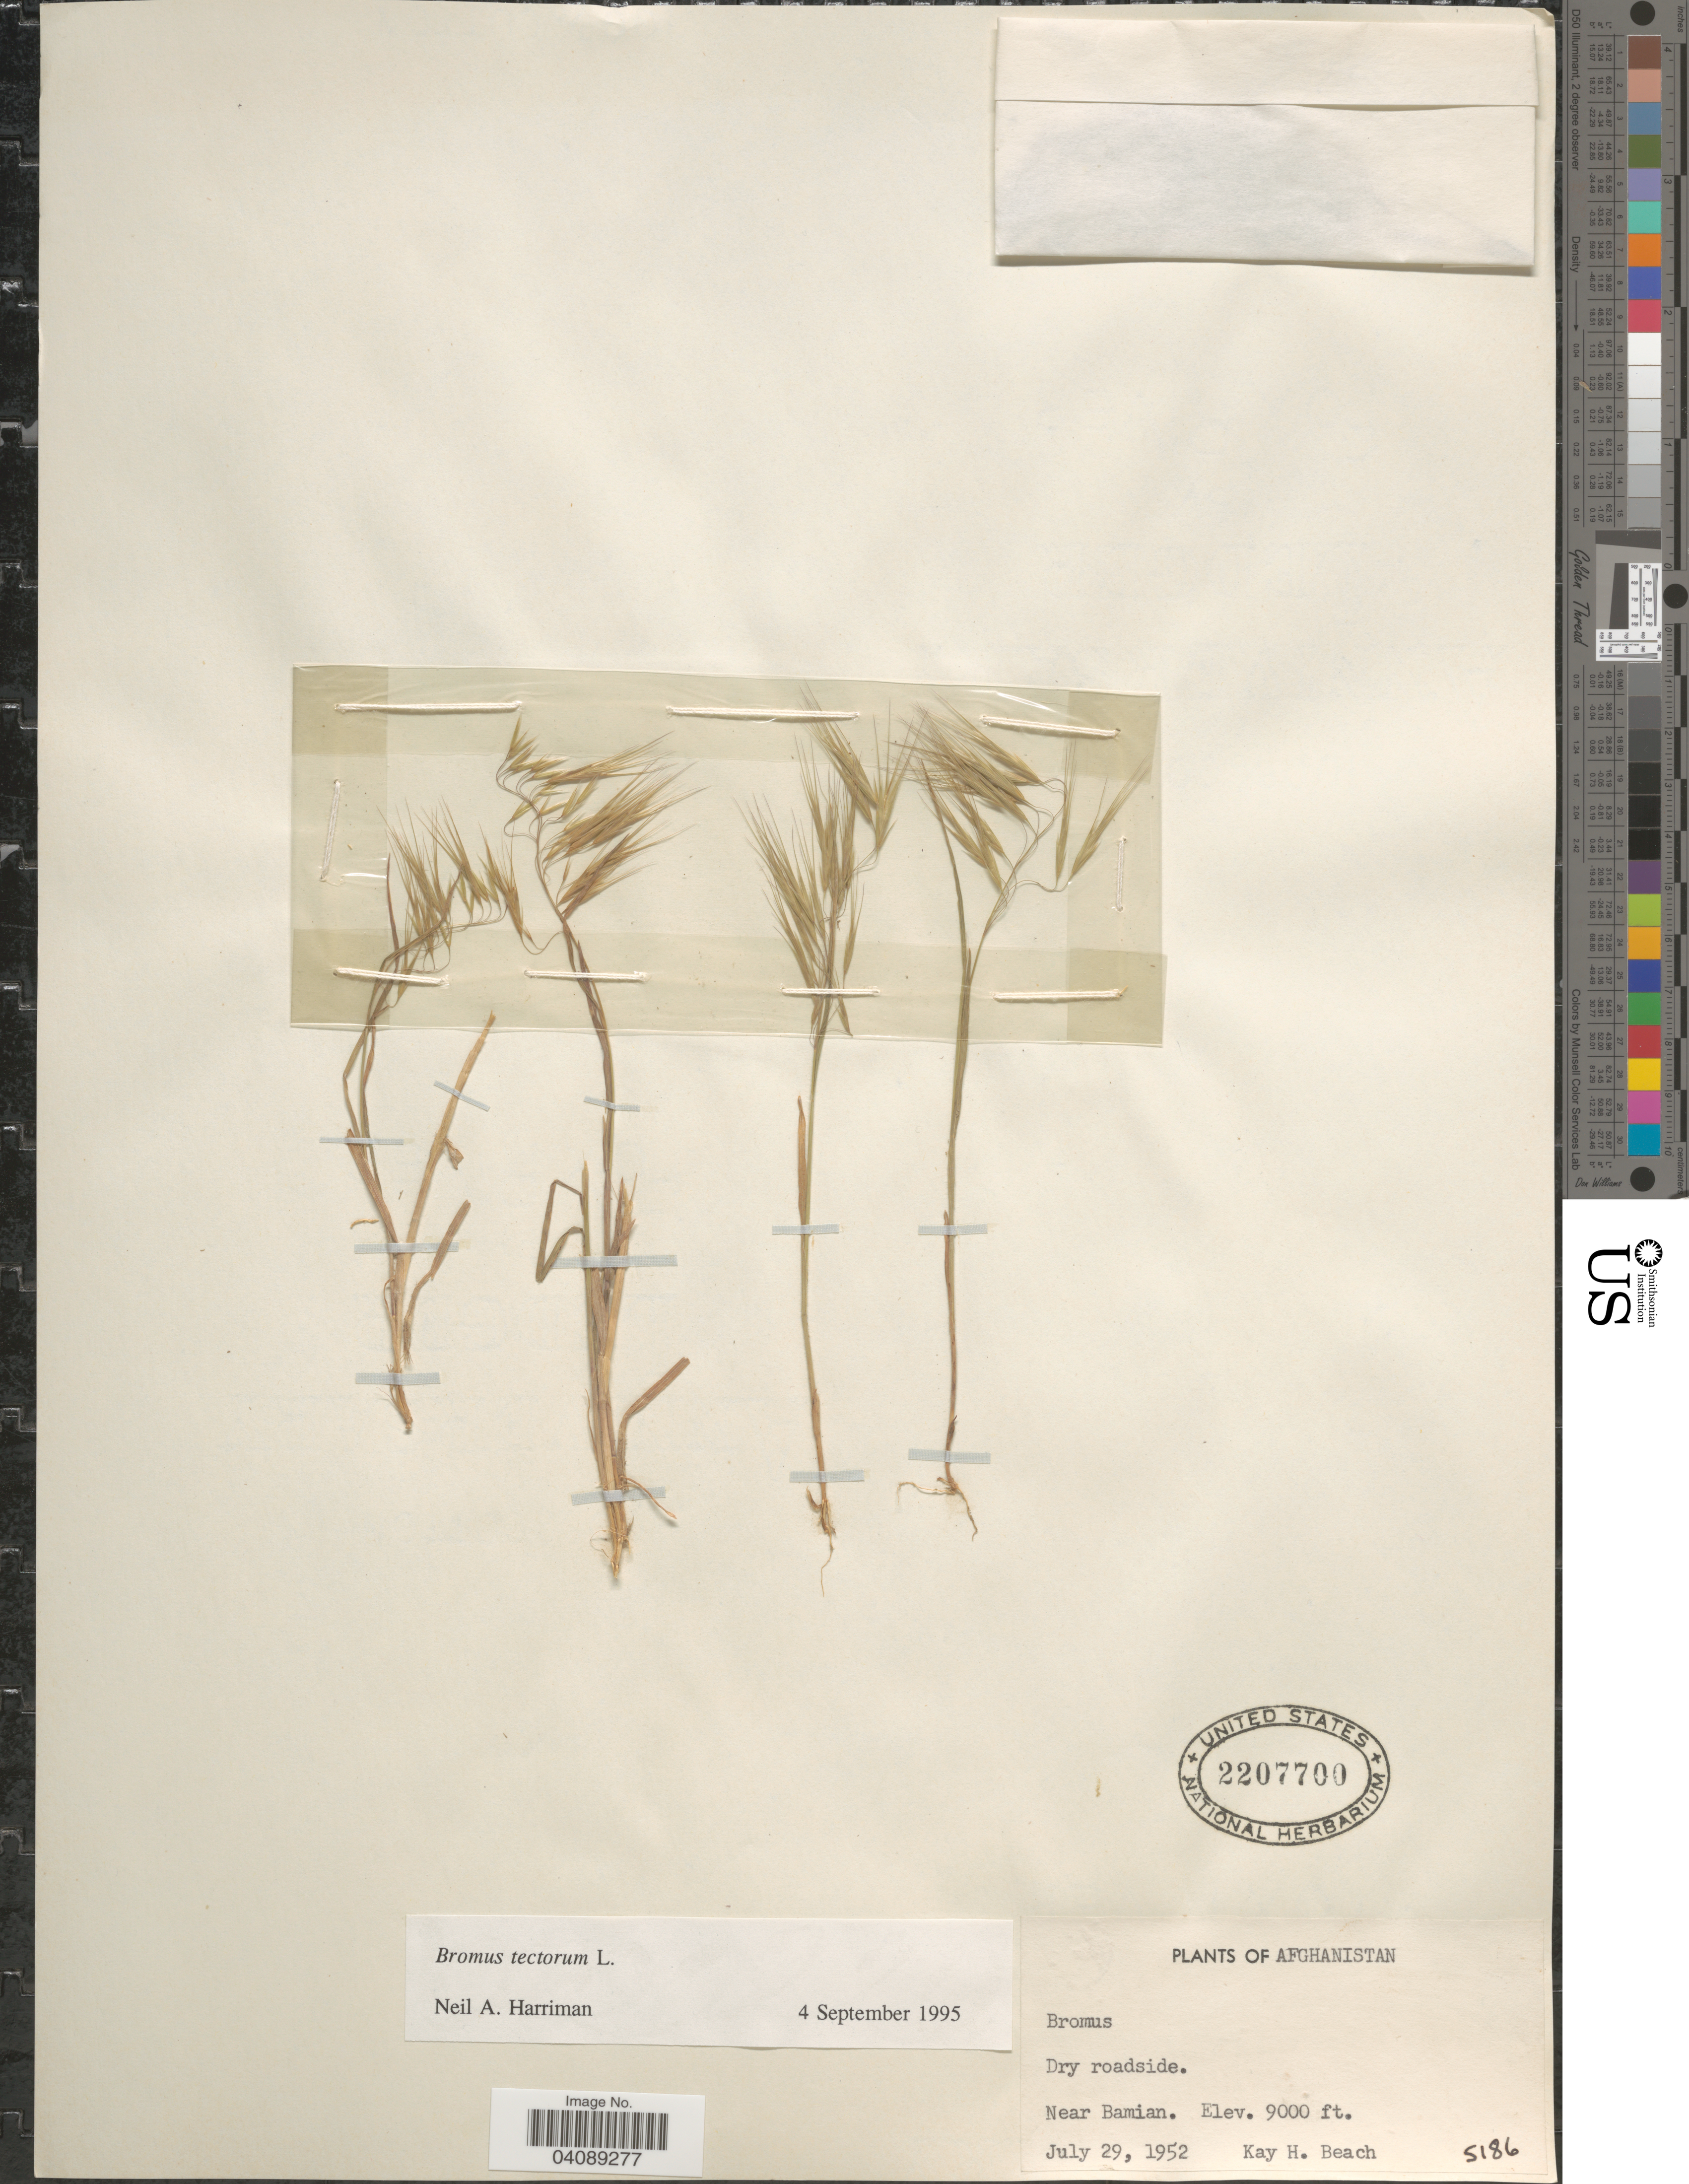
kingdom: Plantae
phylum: Tracheophyta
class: Liliopsida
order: Poales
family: Poaceae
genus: Bromus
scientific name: Bromus tectorum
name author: L.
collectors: K. H. Beach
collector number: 5186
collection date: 1952-07-29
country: Afghanistan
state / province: Bamian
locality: Near Bamian.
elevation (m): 2743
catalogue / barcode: US 2207700